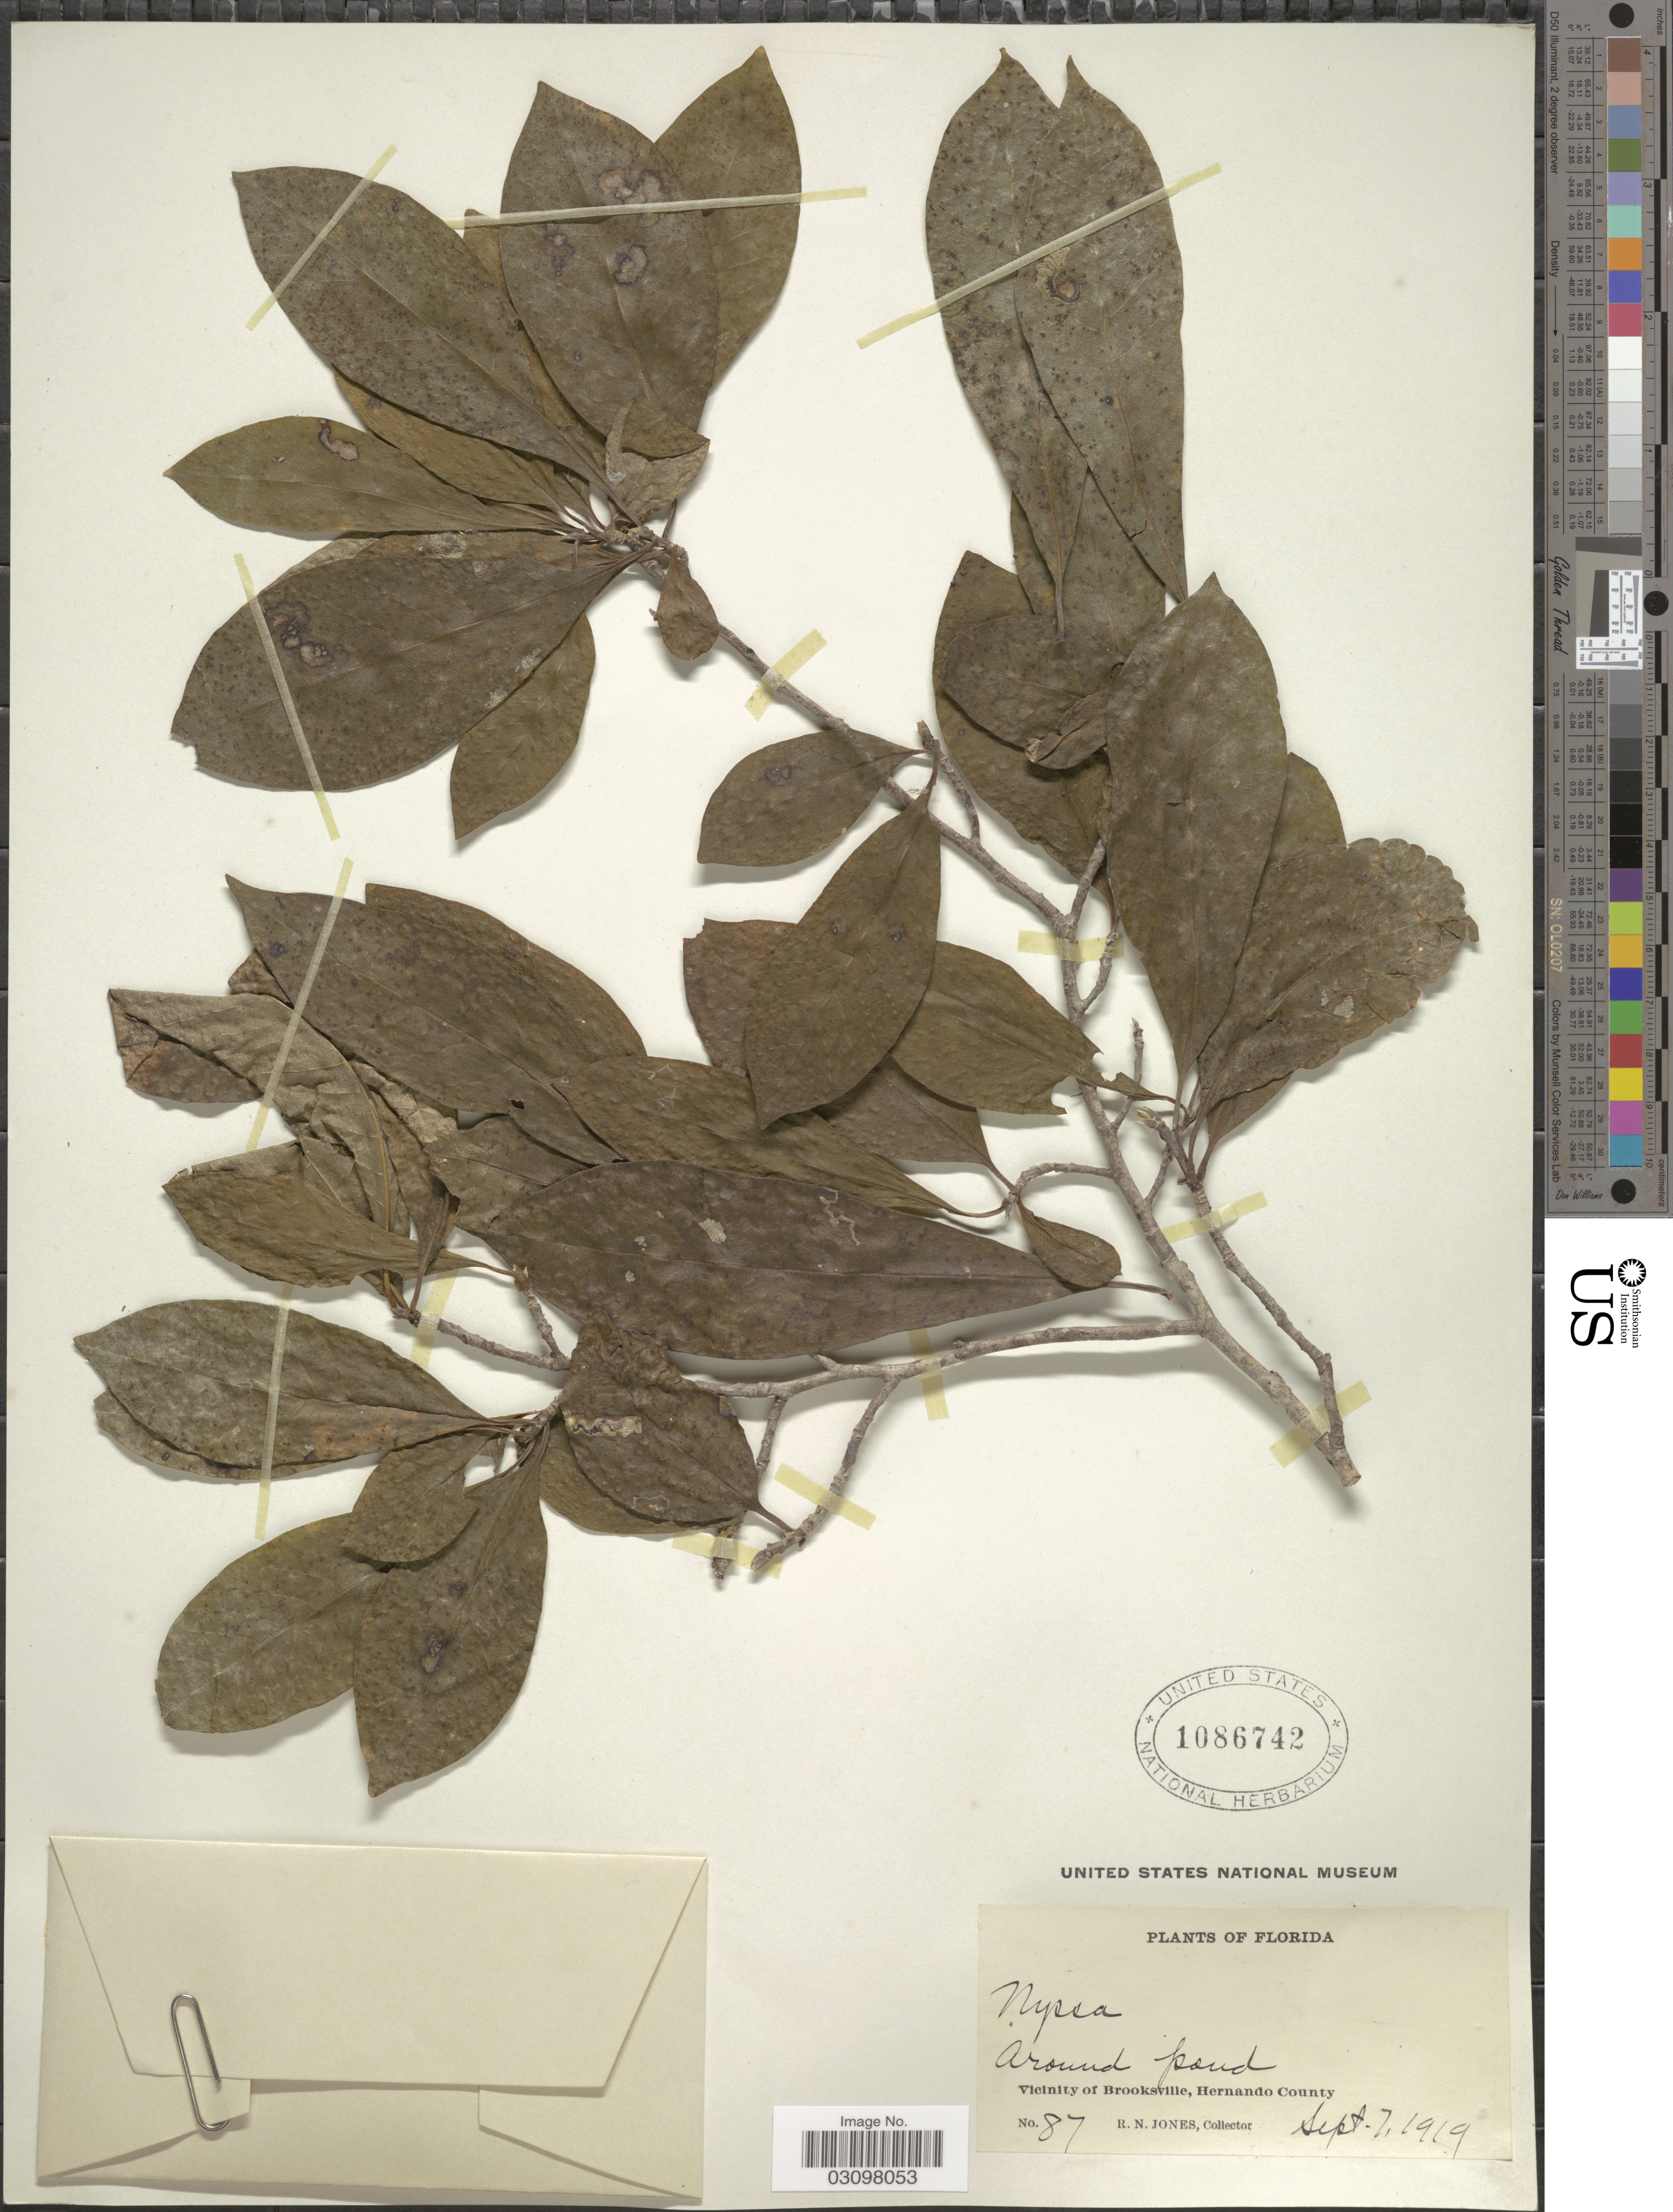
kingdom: Plantae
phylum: Tracheophyta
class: Magnoliopsida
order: Cornales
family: Nyssaceae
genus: Nyssa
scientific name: Nyssa sylvatica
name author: Marshall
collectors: R. N. Jones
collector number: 87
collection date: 1919-09-07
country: United States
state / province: Florida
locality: Around pond. Vicinity of Brooksville, Hernando County.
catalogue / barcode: US 1086742